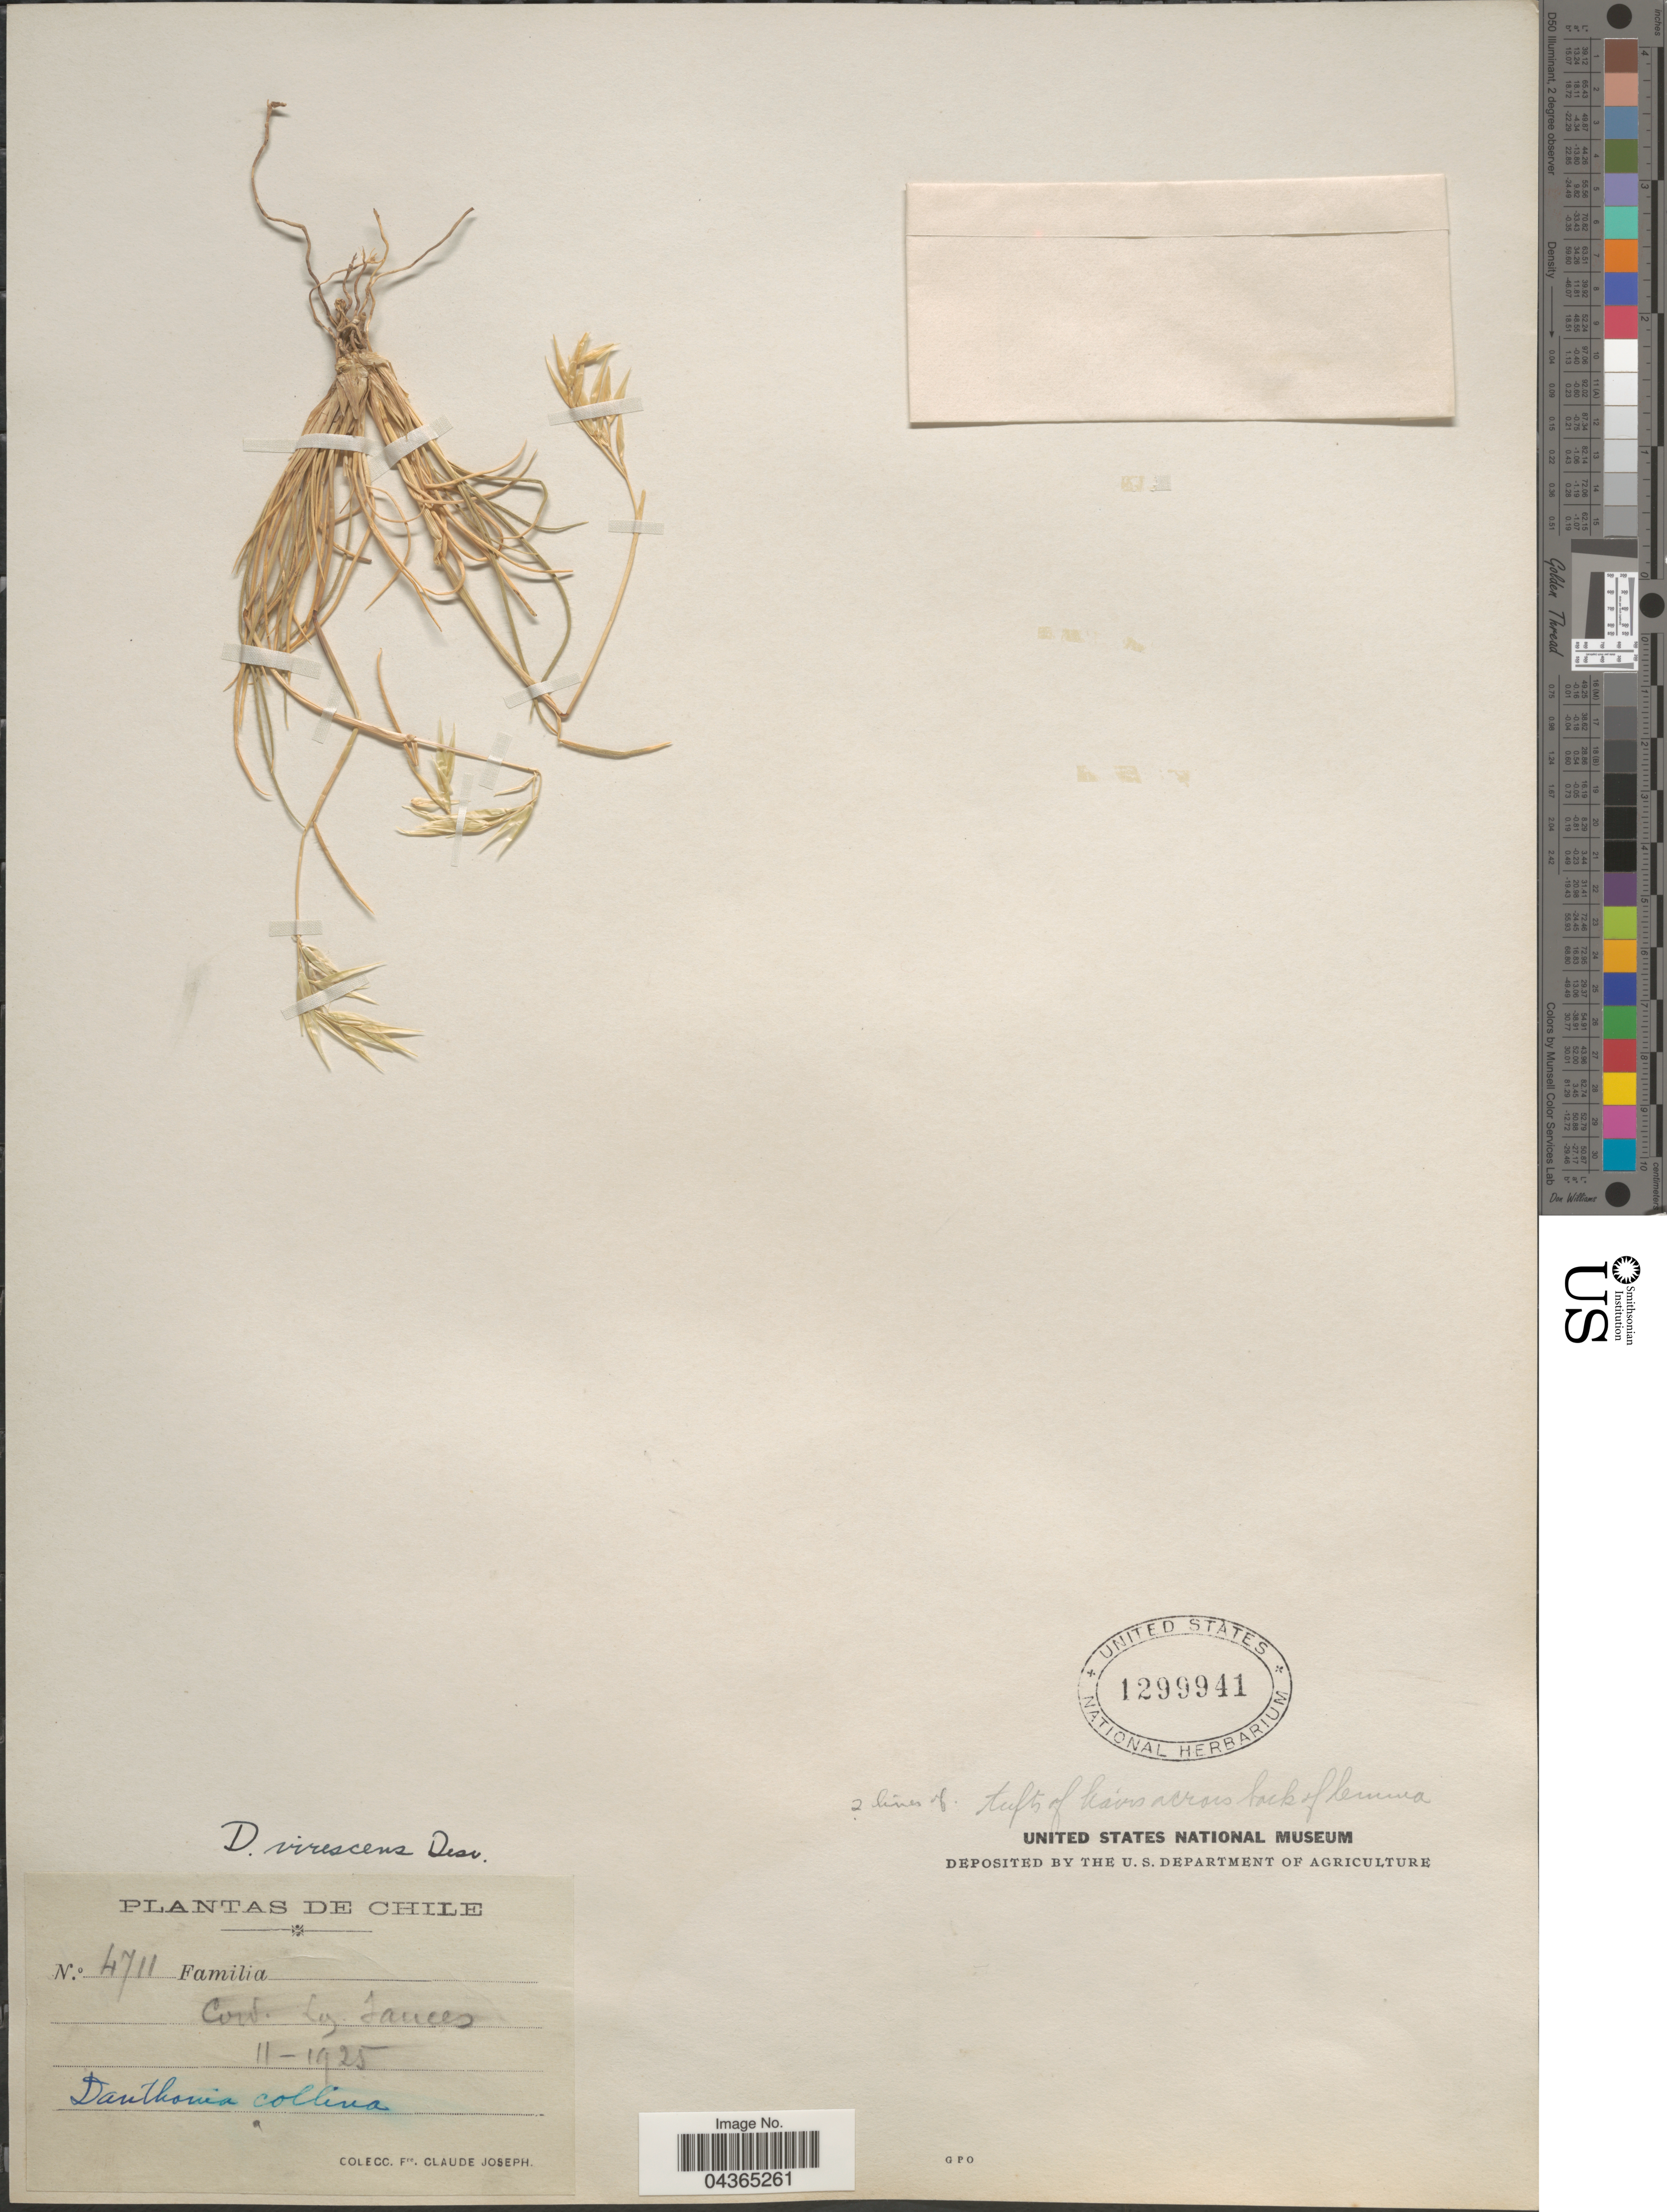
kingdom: Plantae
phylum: Tracheophyta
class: Liliopsida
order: Poales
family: Poaceae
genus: Rytidosperma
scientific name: Rytidosperma virescens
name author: (É. Desv.) Nicora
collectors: Bro. Claude-Joseph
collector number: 4711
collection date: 1925-11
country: Chile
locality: Cord. Lg. Tances.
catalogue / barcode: US 1299941